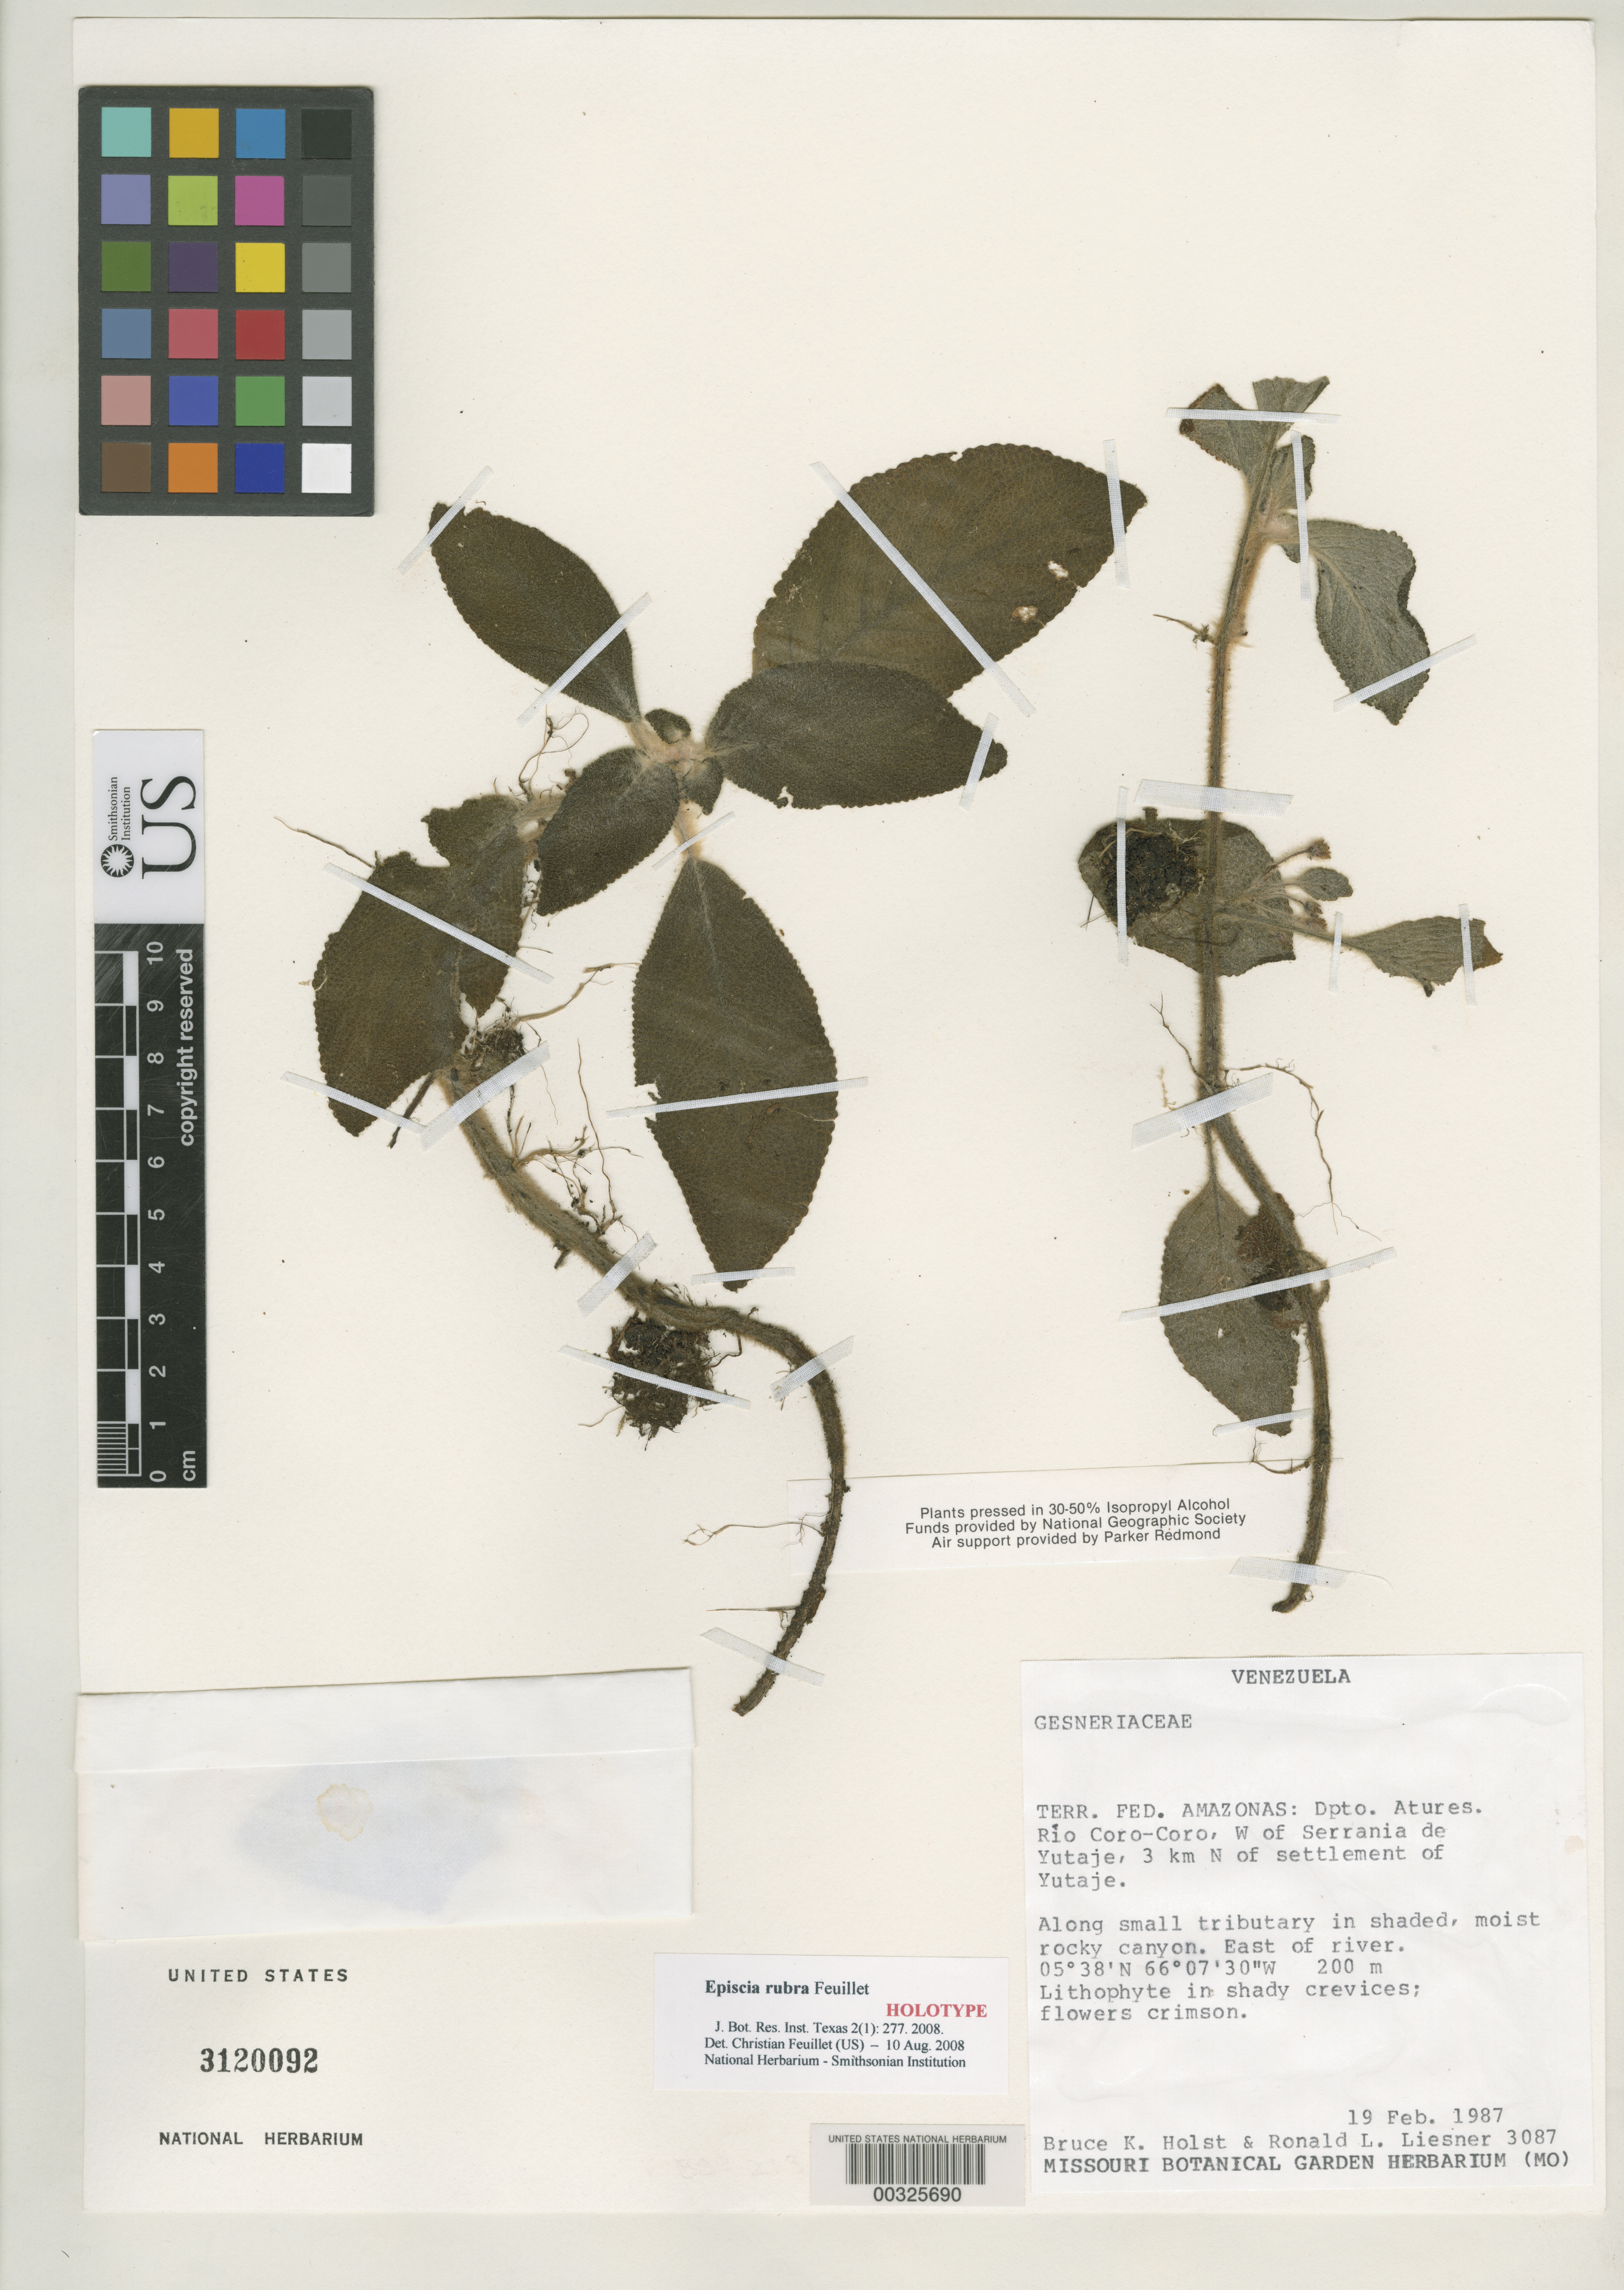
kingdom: Plantae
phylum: Tracheophyta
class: Magnoliopsida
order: Lamiales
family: Gesneriaceae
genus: Episcia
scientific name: Episcia rubra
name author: Feuillet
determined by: Feuillet, C.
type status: Holotype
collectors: B. Holst & R. L. Liesner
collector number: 3087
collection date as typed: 19 Feb 1987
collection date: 1987-02-19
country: Venezuela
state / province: Amazonas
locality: Terr. Fed. Amazonas: Dpto. Atures. Río Coro-Coro, W of Serrania de Yutaje, 3 km N of settlement of Yutaje.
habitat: Along small tributary in shaded, moist rocky canyon. East of river.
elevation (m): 200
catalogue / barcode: US 3120092